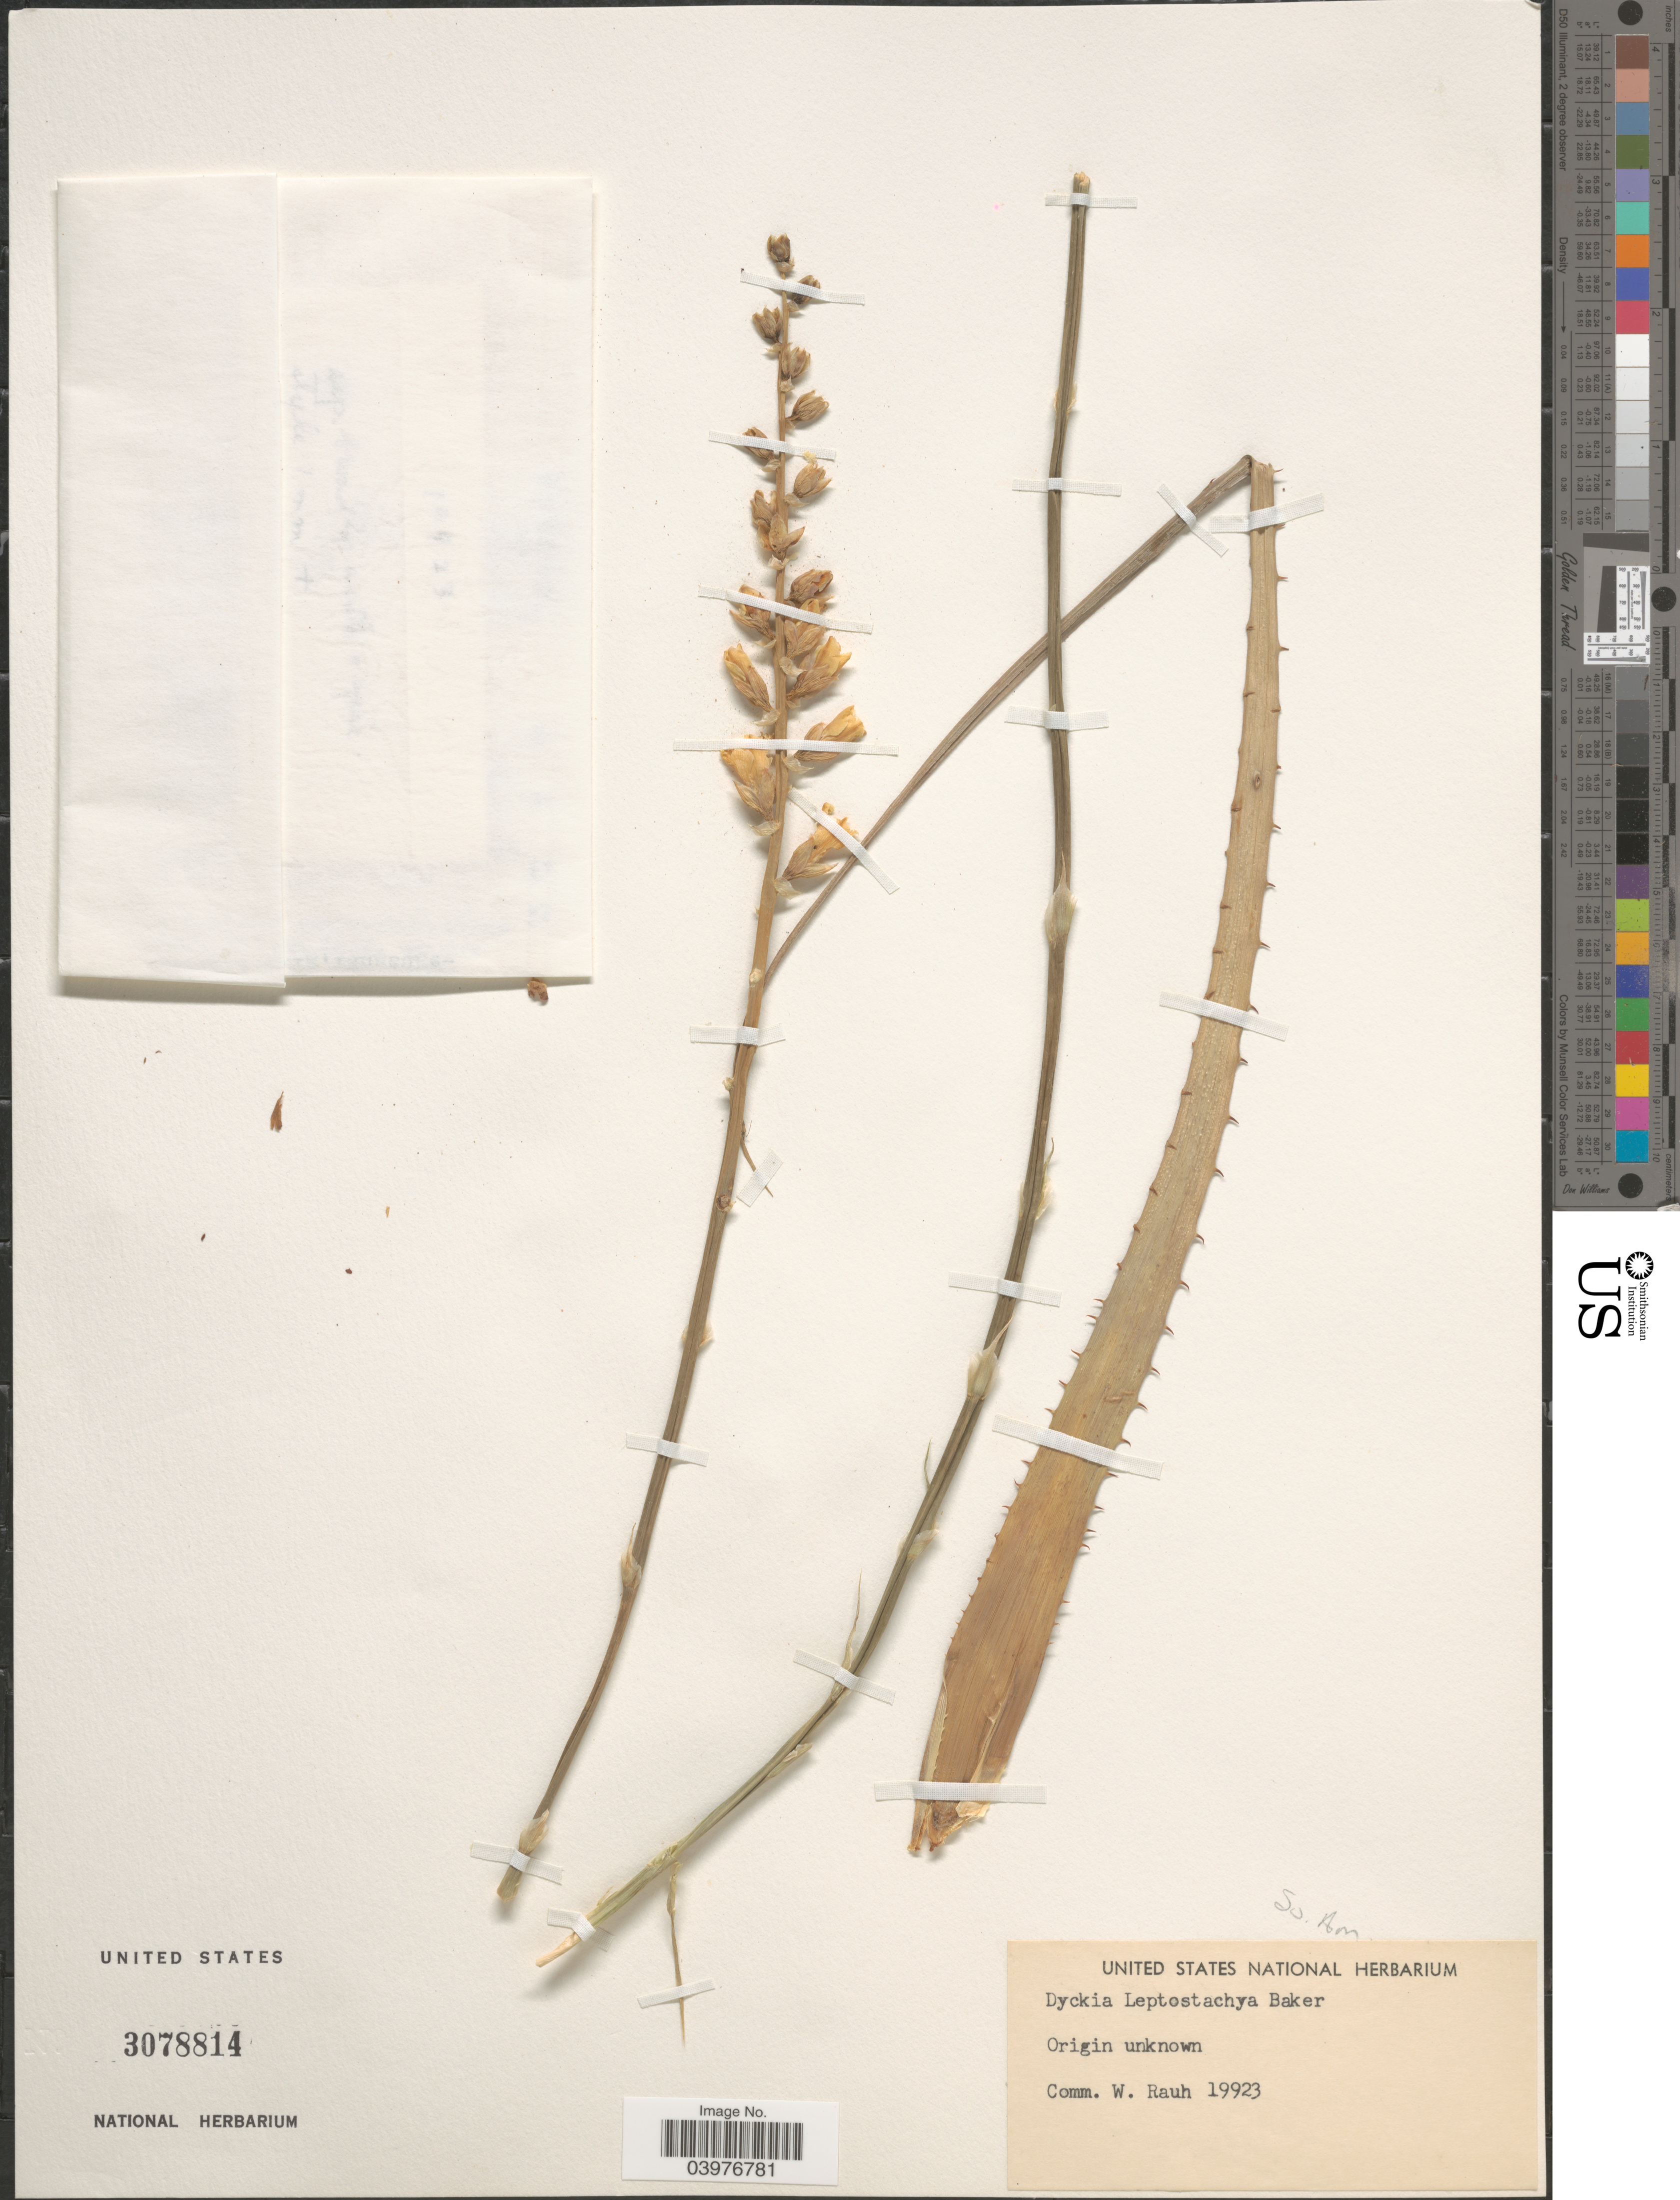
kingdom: Plantae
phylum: Tracheophyta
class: Liliopsida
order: Poales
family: Bromeliaceae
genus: Dyckia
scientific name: Dyckia leptostachya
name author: Baker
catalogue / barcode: US 3078814